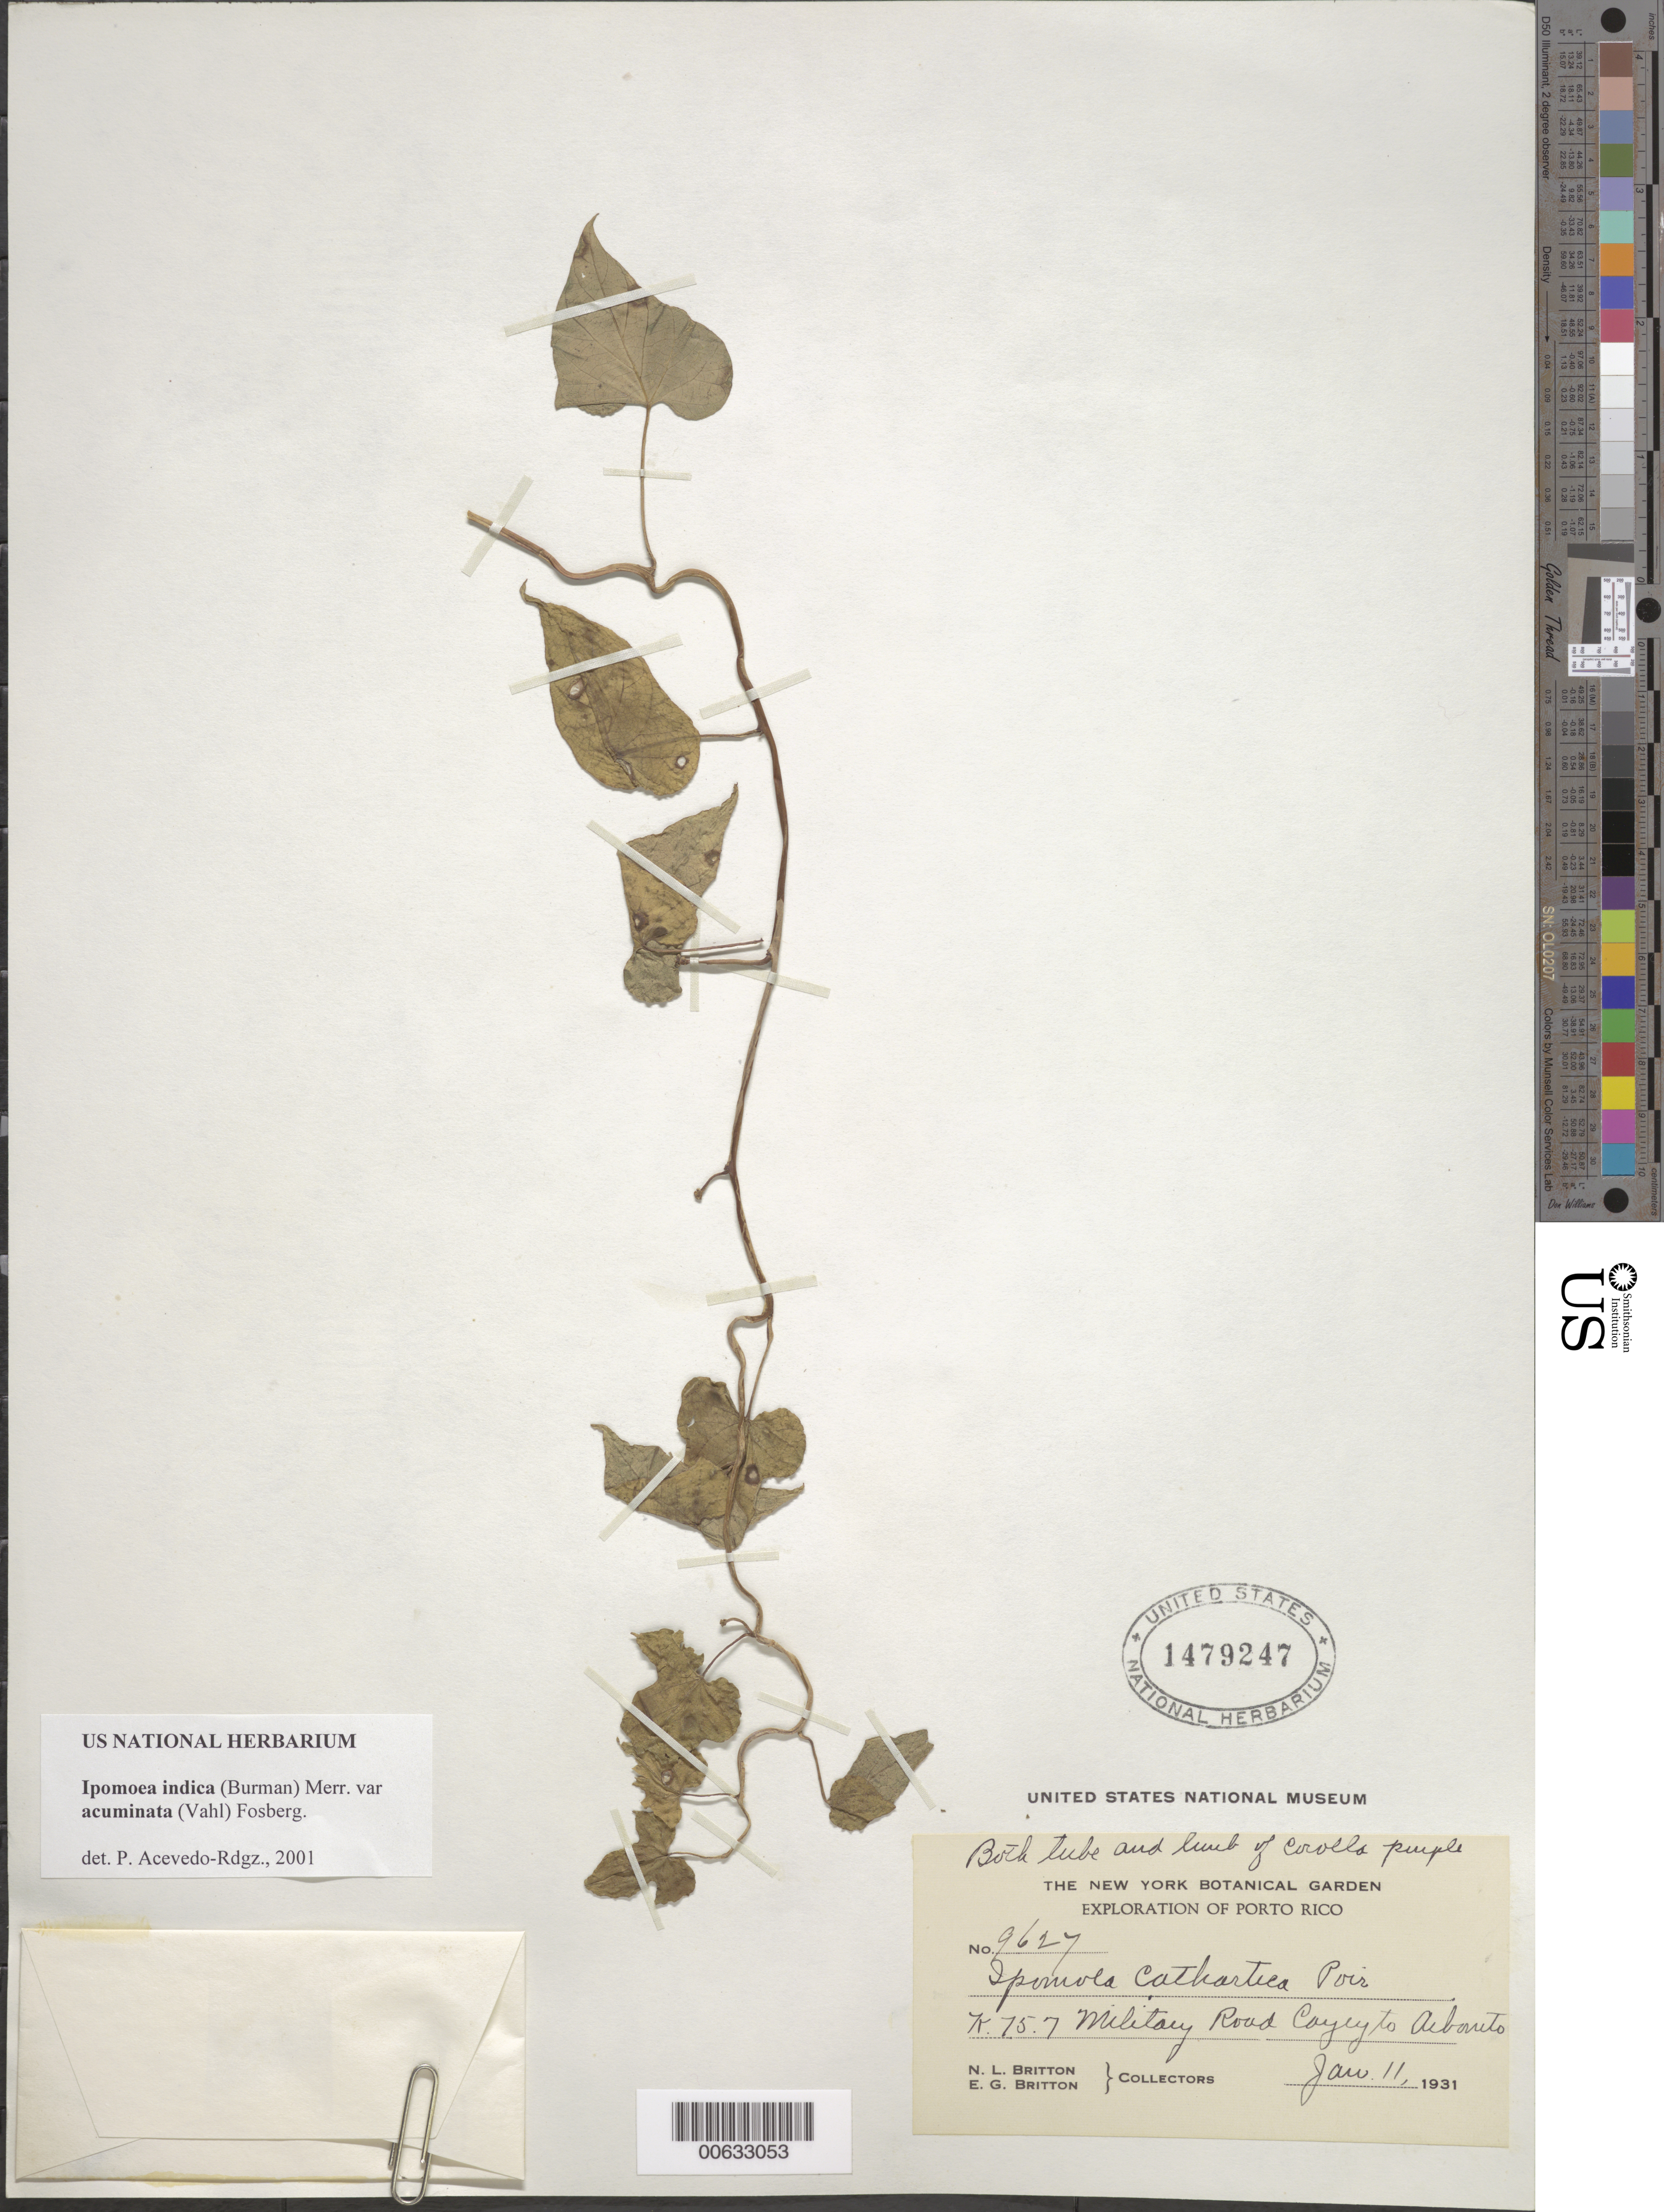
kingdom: Plantae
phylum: Tracheophyta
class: Magnoliopsida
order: Solanales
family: Convolvulaceae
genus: Ipomoea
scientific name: Ipomoea indica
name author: (Burm.) Merr.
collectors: N. Britton & E. G. Britton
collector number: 9627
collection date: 1931-01-11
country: Puerto Rico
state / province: Abonito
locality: Porto Rico, K. 75.7 Military Road Cayey to Abonito.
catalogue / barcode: US 1479247